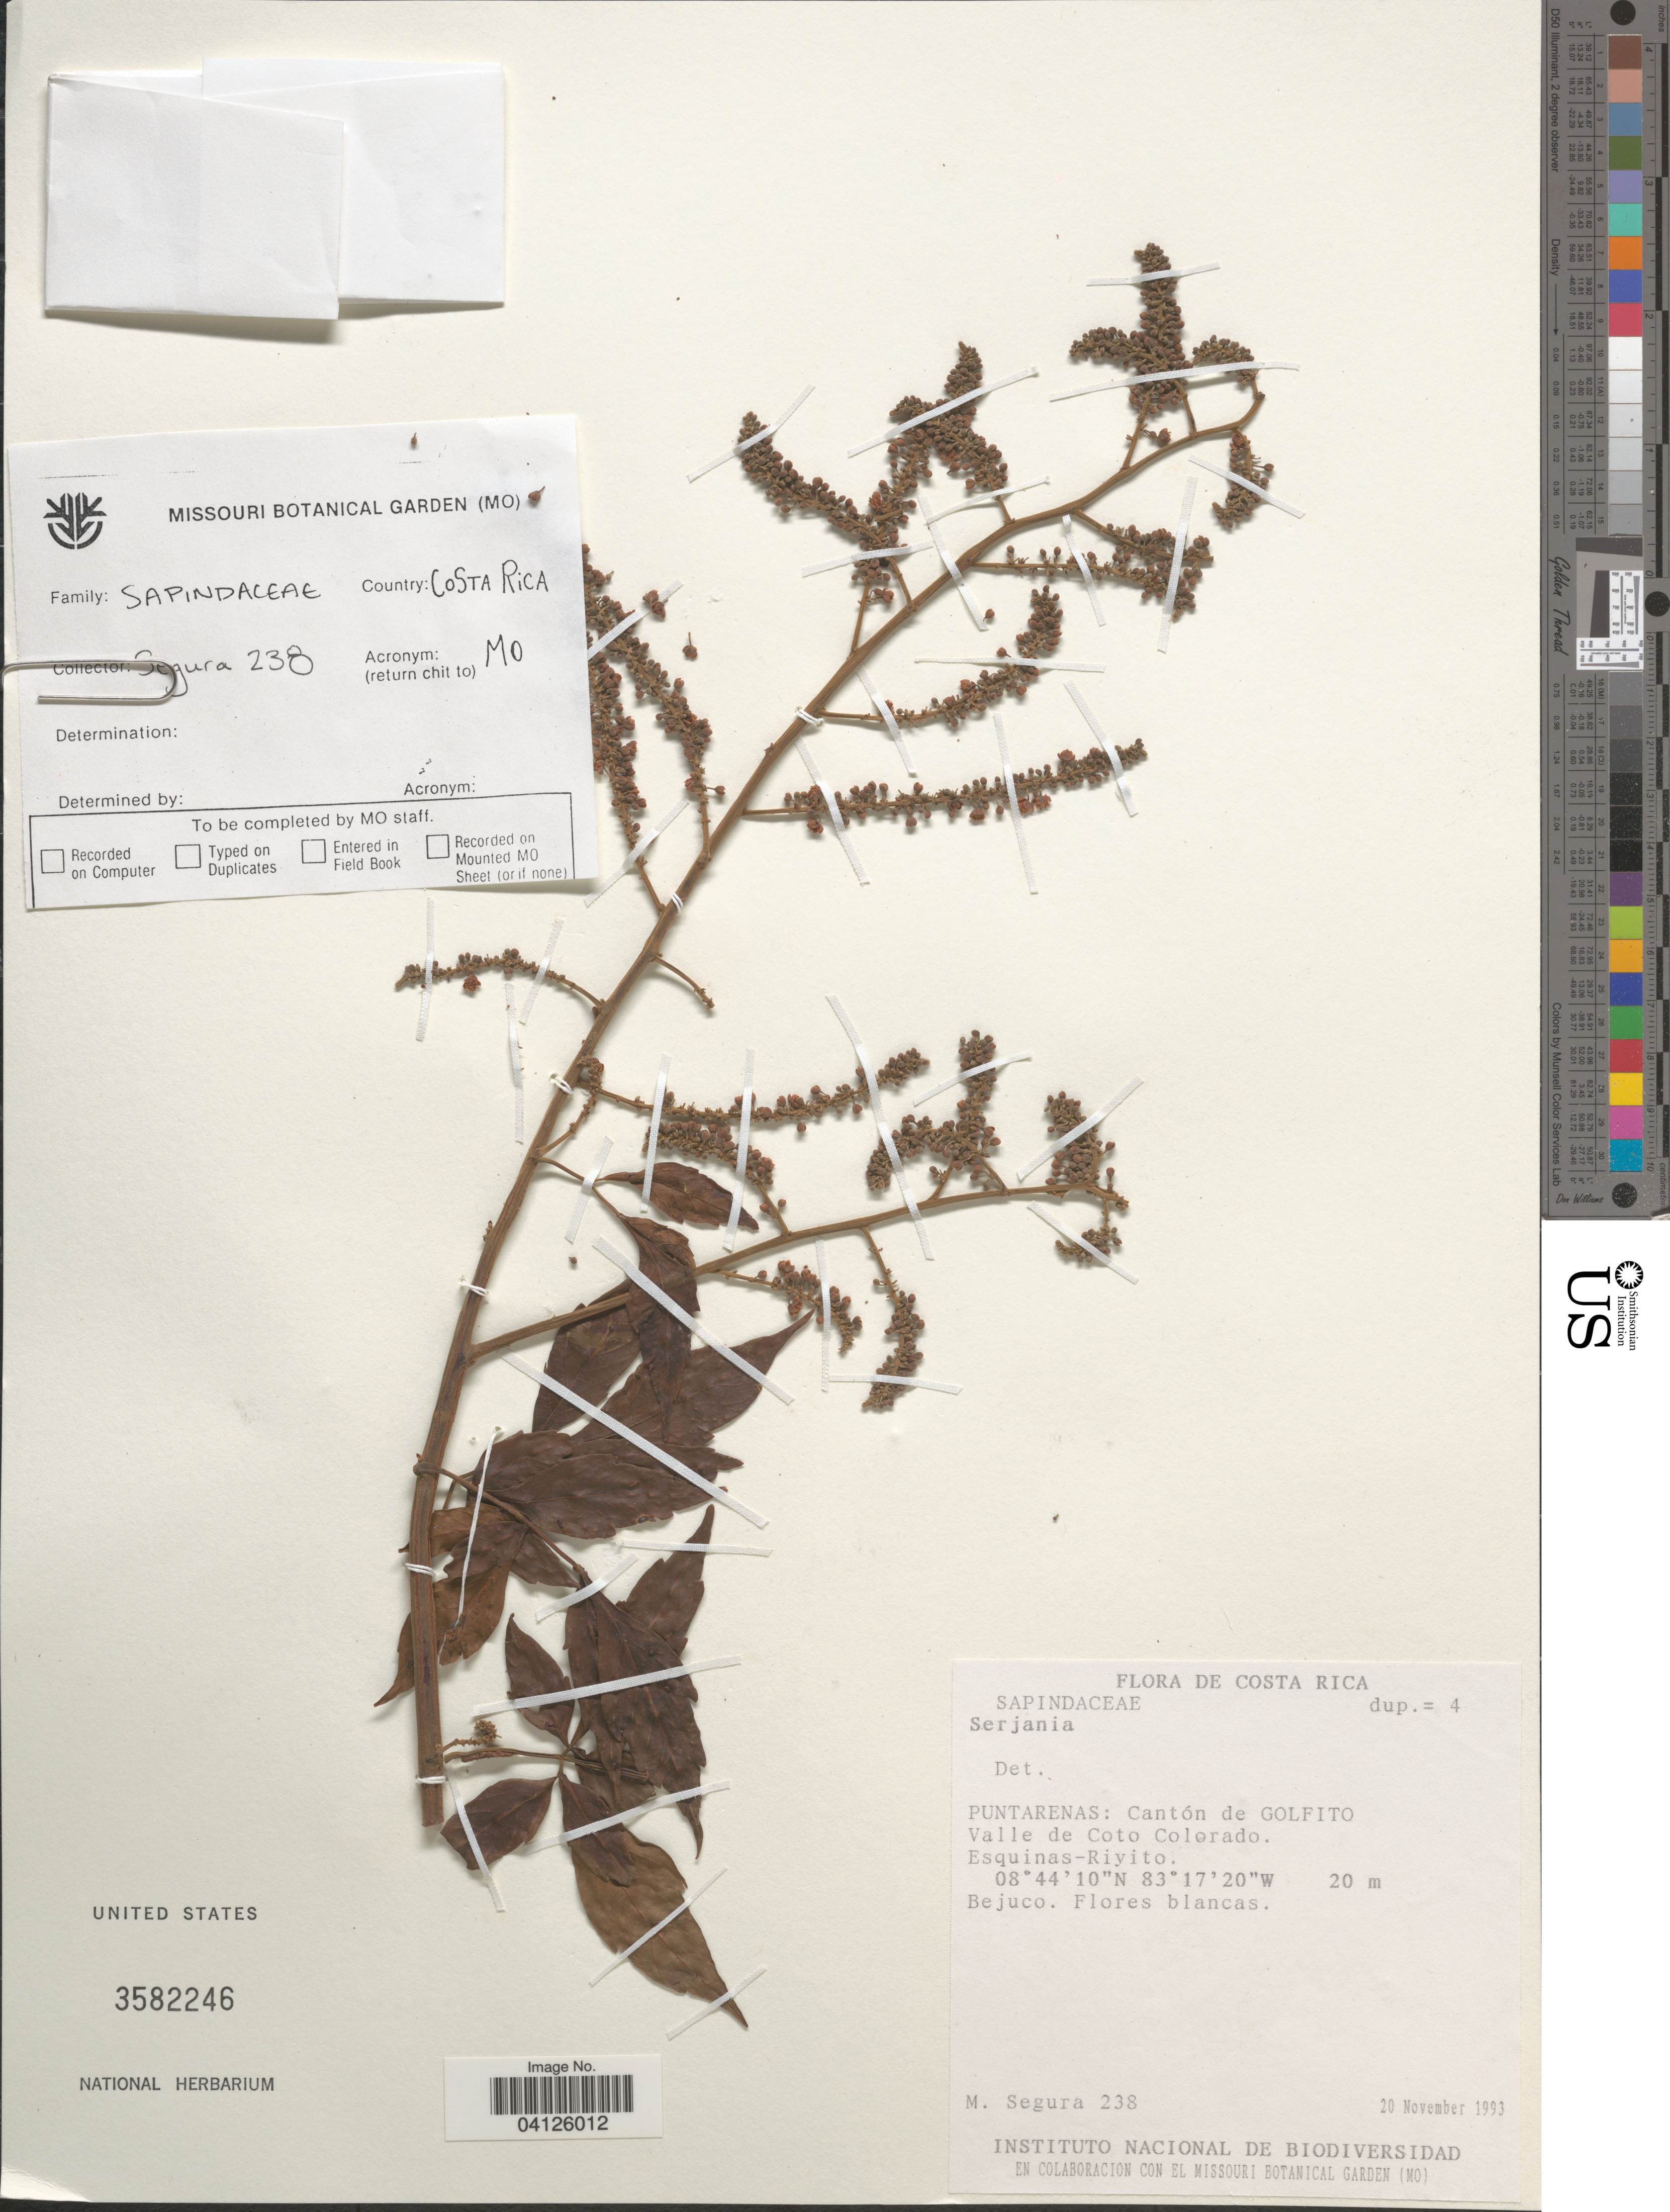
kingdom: Plantae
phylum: Tracheophyta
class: Magnoliopsida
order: Sapindales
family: Sapindaceae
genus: Paullinia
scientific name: Paullinia fuscescens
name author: Kunth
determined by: Acevedo-Rodriguez, P., (US), Smithsonian Institution - National Museum of Natural History (UNITED STATES)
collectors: M. Segura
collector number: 238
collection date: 1993-11-20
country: Costa Rica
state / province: Puntarenas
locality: Cantón de GOLFITO. Valle de Coto Colorado. Esquinas-Riyito.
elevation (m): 20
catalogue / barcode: US 3582246